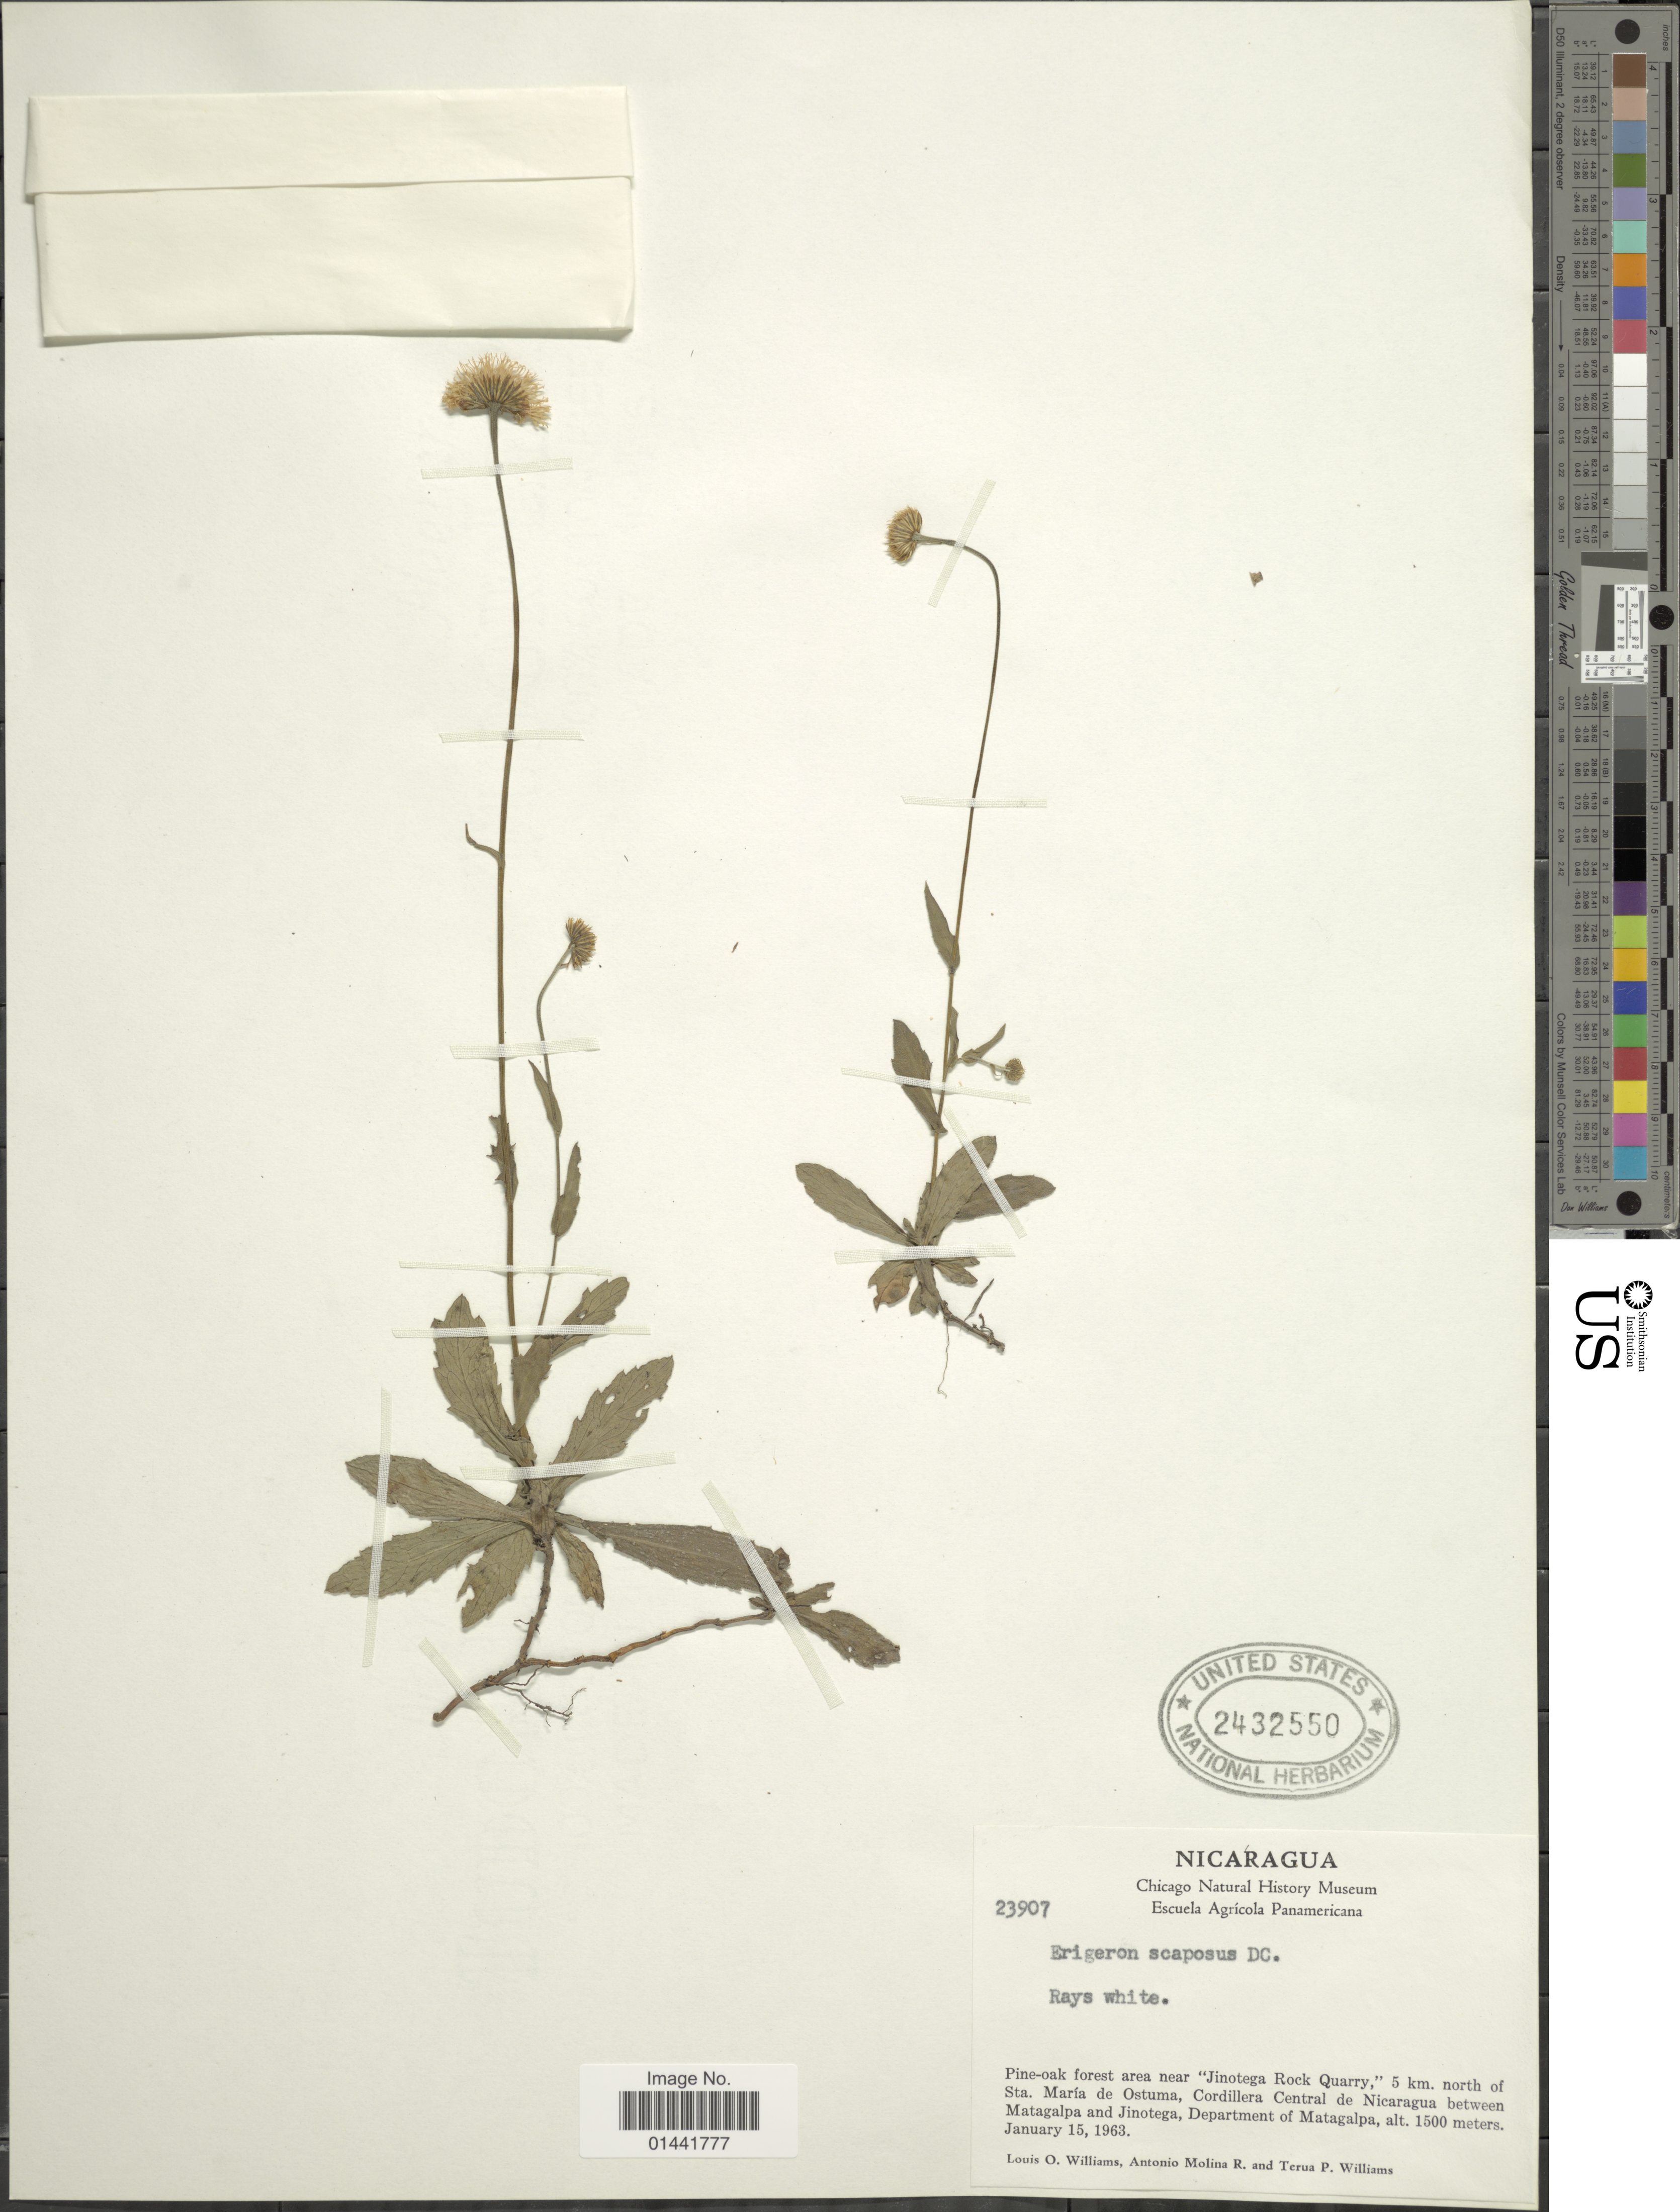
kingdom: Plantae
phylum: Tracheophyta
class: Magnoliopsida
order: Asterales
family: Asteraceae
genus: Erigeron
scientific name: Erigeron scaposus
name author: DC.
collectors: L. O. Williams, A. Molina R. & T. P. Williams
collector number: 23907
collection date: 1963-01-15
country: Nicaragua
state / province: Matagalpa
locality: Pine-oak forest near "Jinotega rocky Quarry", 5 km. north of Sta. María de Ostuma, Cordillera Central de Nicaragua between Matagalpa and Jinotega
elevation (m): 1500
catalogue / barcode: US 2432550